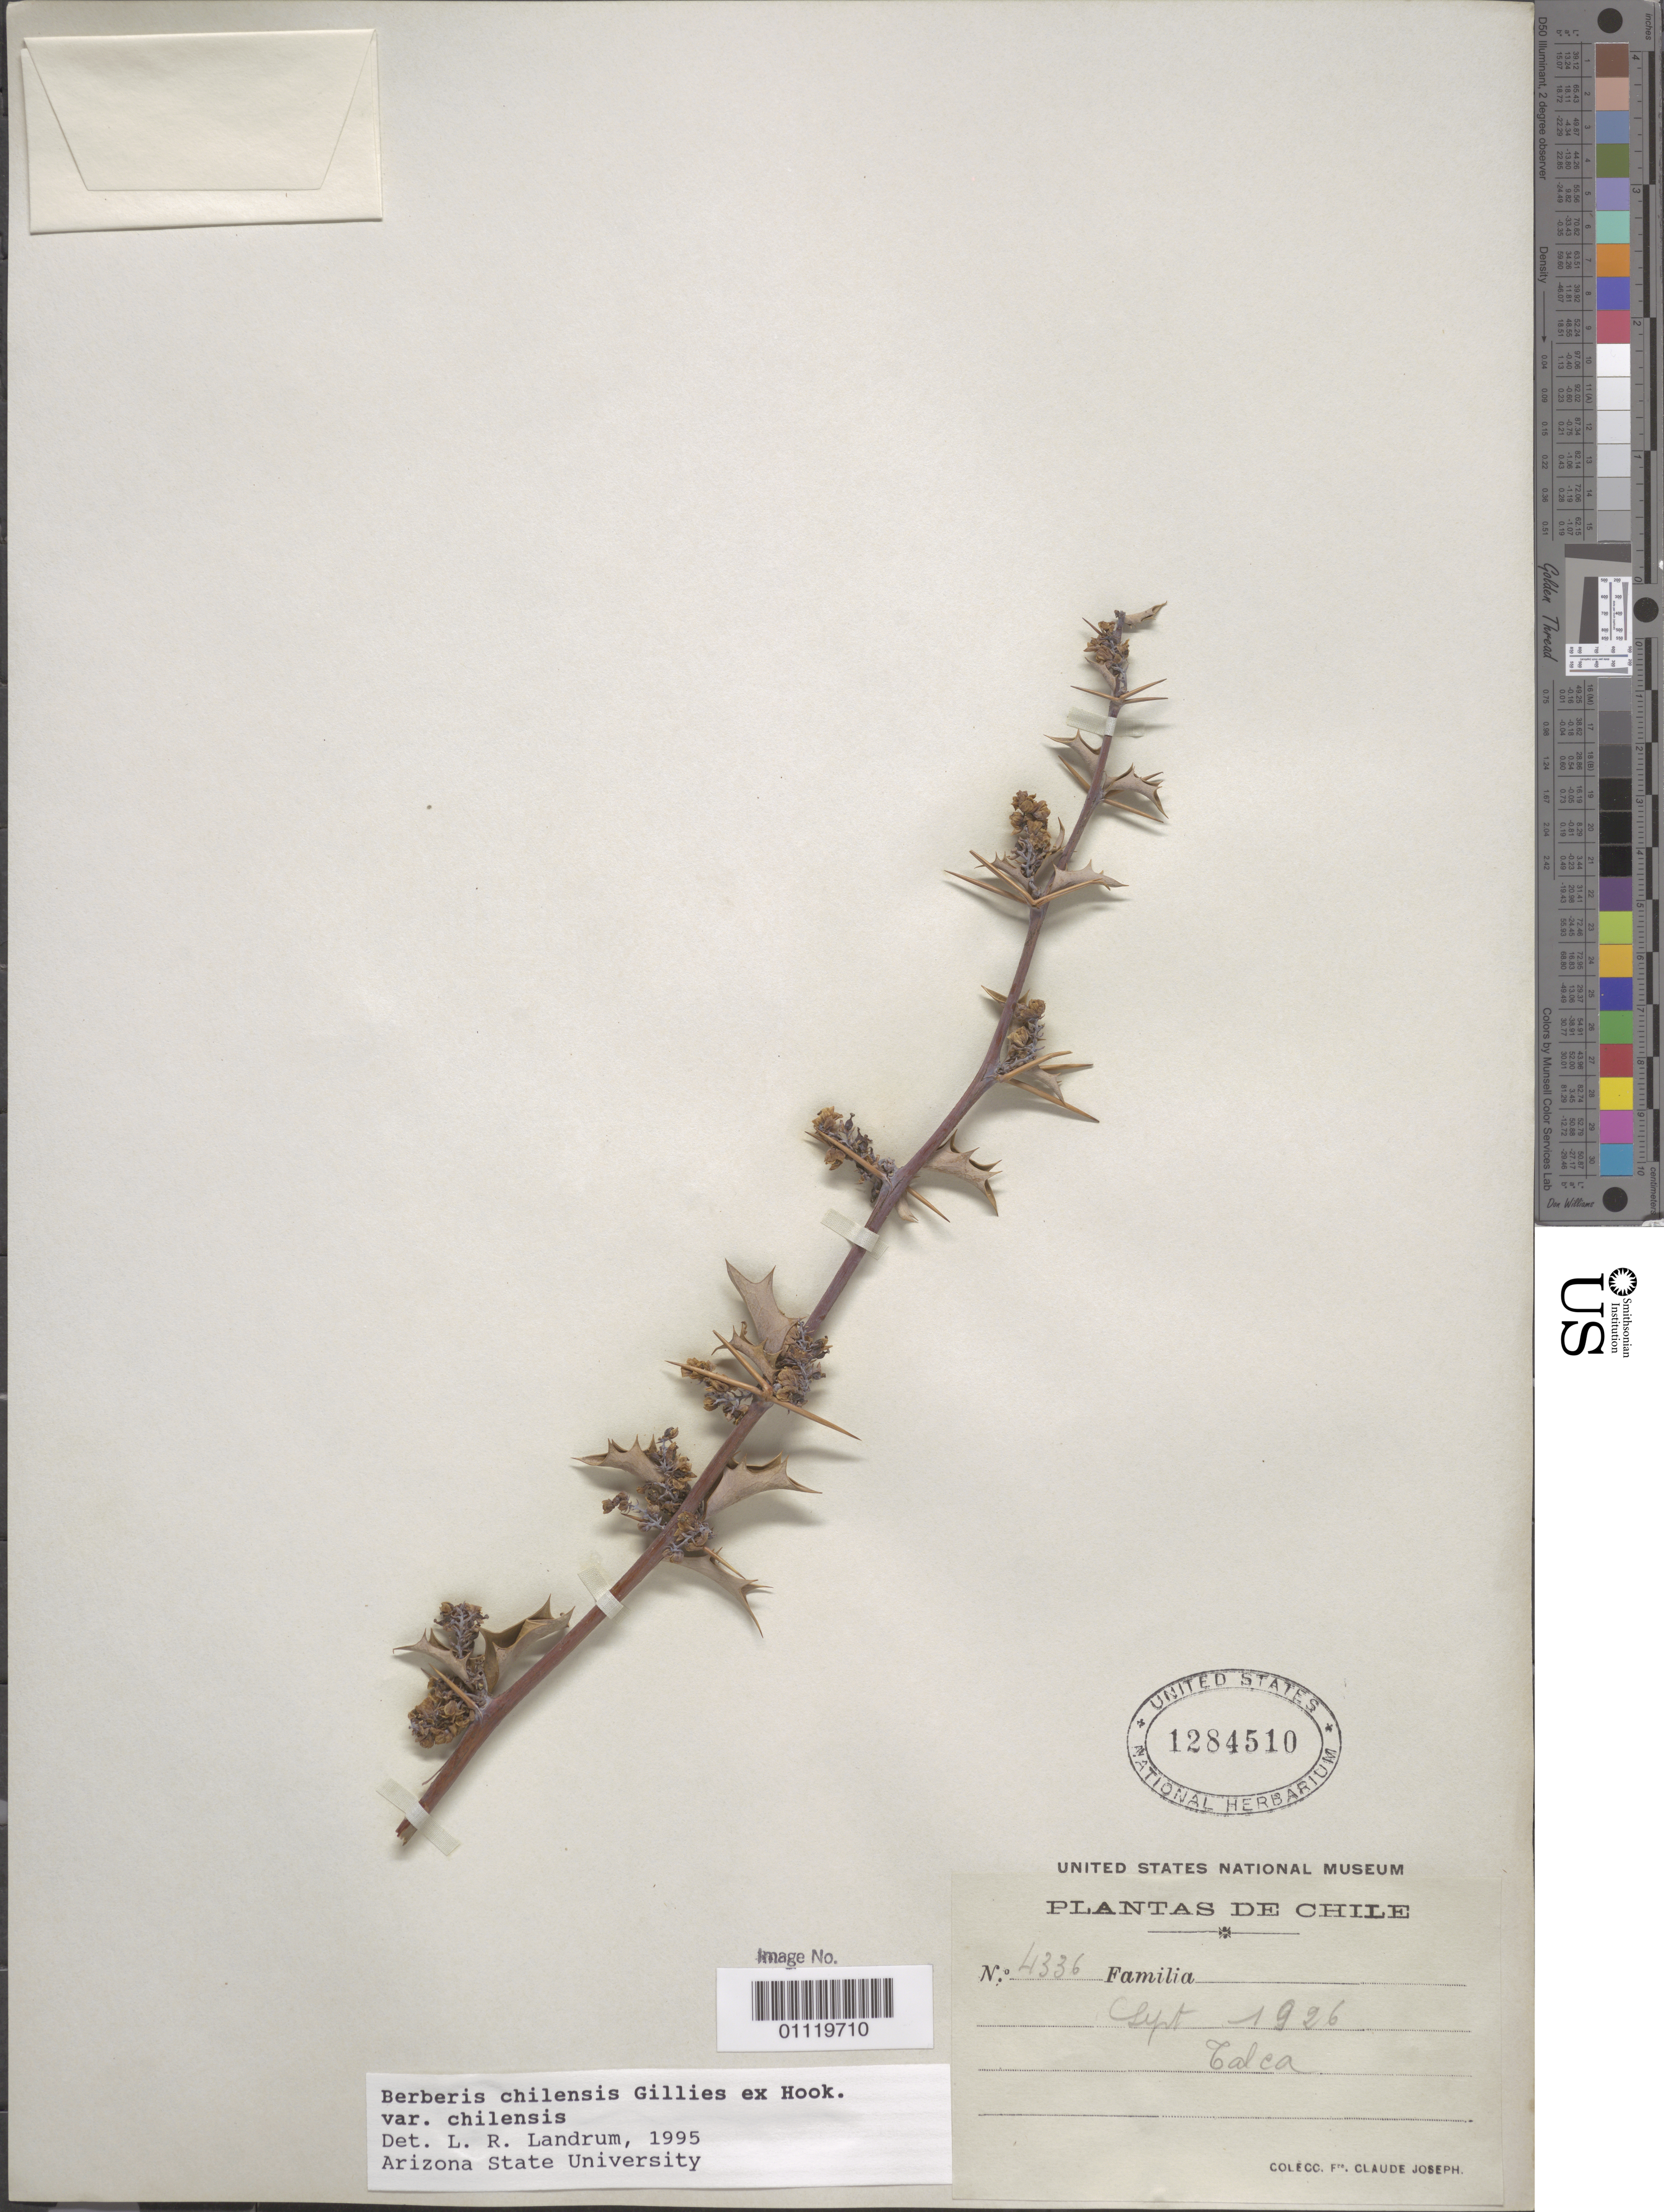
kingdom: Plantae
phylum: Tracheophyta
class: Magnoliopsida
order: Ranunculales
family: Berberidaceae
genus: Berberis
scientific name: Berberis chilensis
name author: J.M. Gillet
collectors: C. Joseph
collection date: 1926-09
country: Chile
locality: Talca city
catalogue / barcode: US 1284510